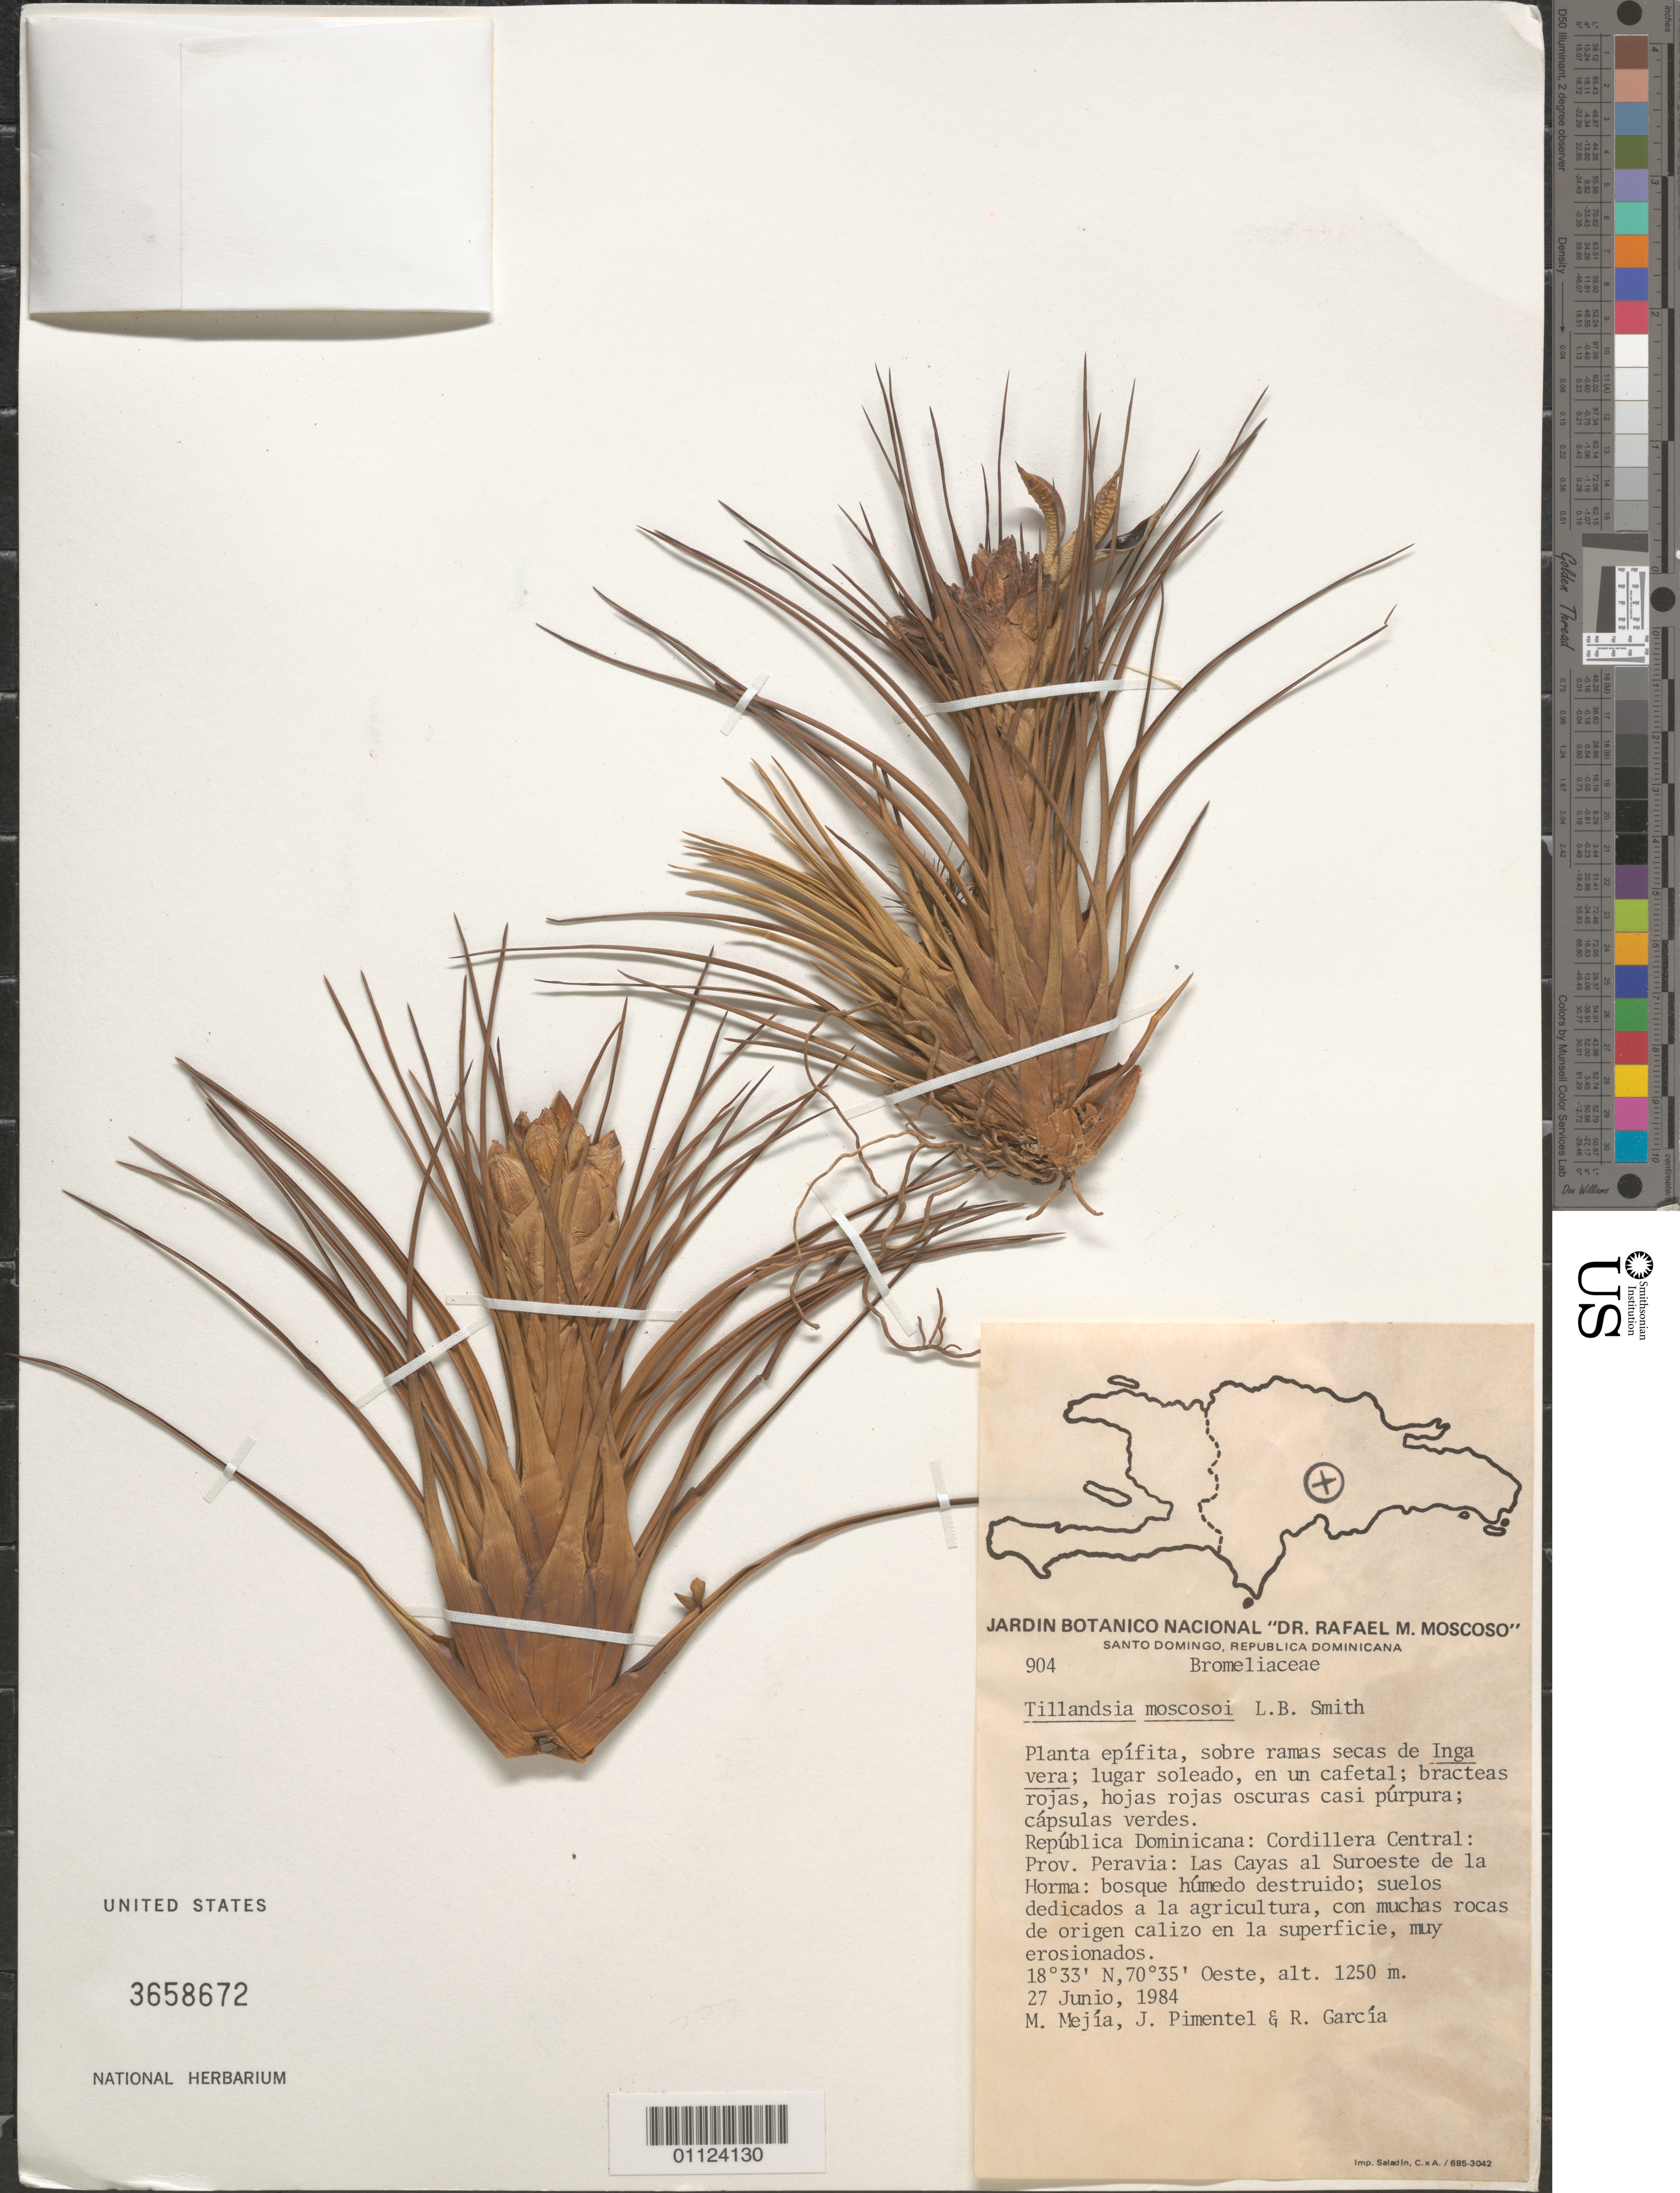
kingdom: Plantae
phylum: Tracheophyta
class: Liliopsida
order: Poales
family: Bromeliaceae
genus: Tillandsia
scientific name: Tillandsia moscosoi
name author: L.B. Sm. & J. Jiménez Alm. in L.B. Sm.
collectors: M. Mejia, J. Pimentel & R. García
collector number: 904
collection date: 1984-06-27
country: Dominican Republic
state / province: Peravia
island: Hispaniola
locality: Cordillera Central, Las Cayas al Suroeste de la Horma.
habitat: Bosque húmedo destruido; suelos dedicados a la agricultura, con muchas rocas de origen calizo en la superficie, muy erosionados.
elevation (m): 1250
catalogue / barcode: US 3658672